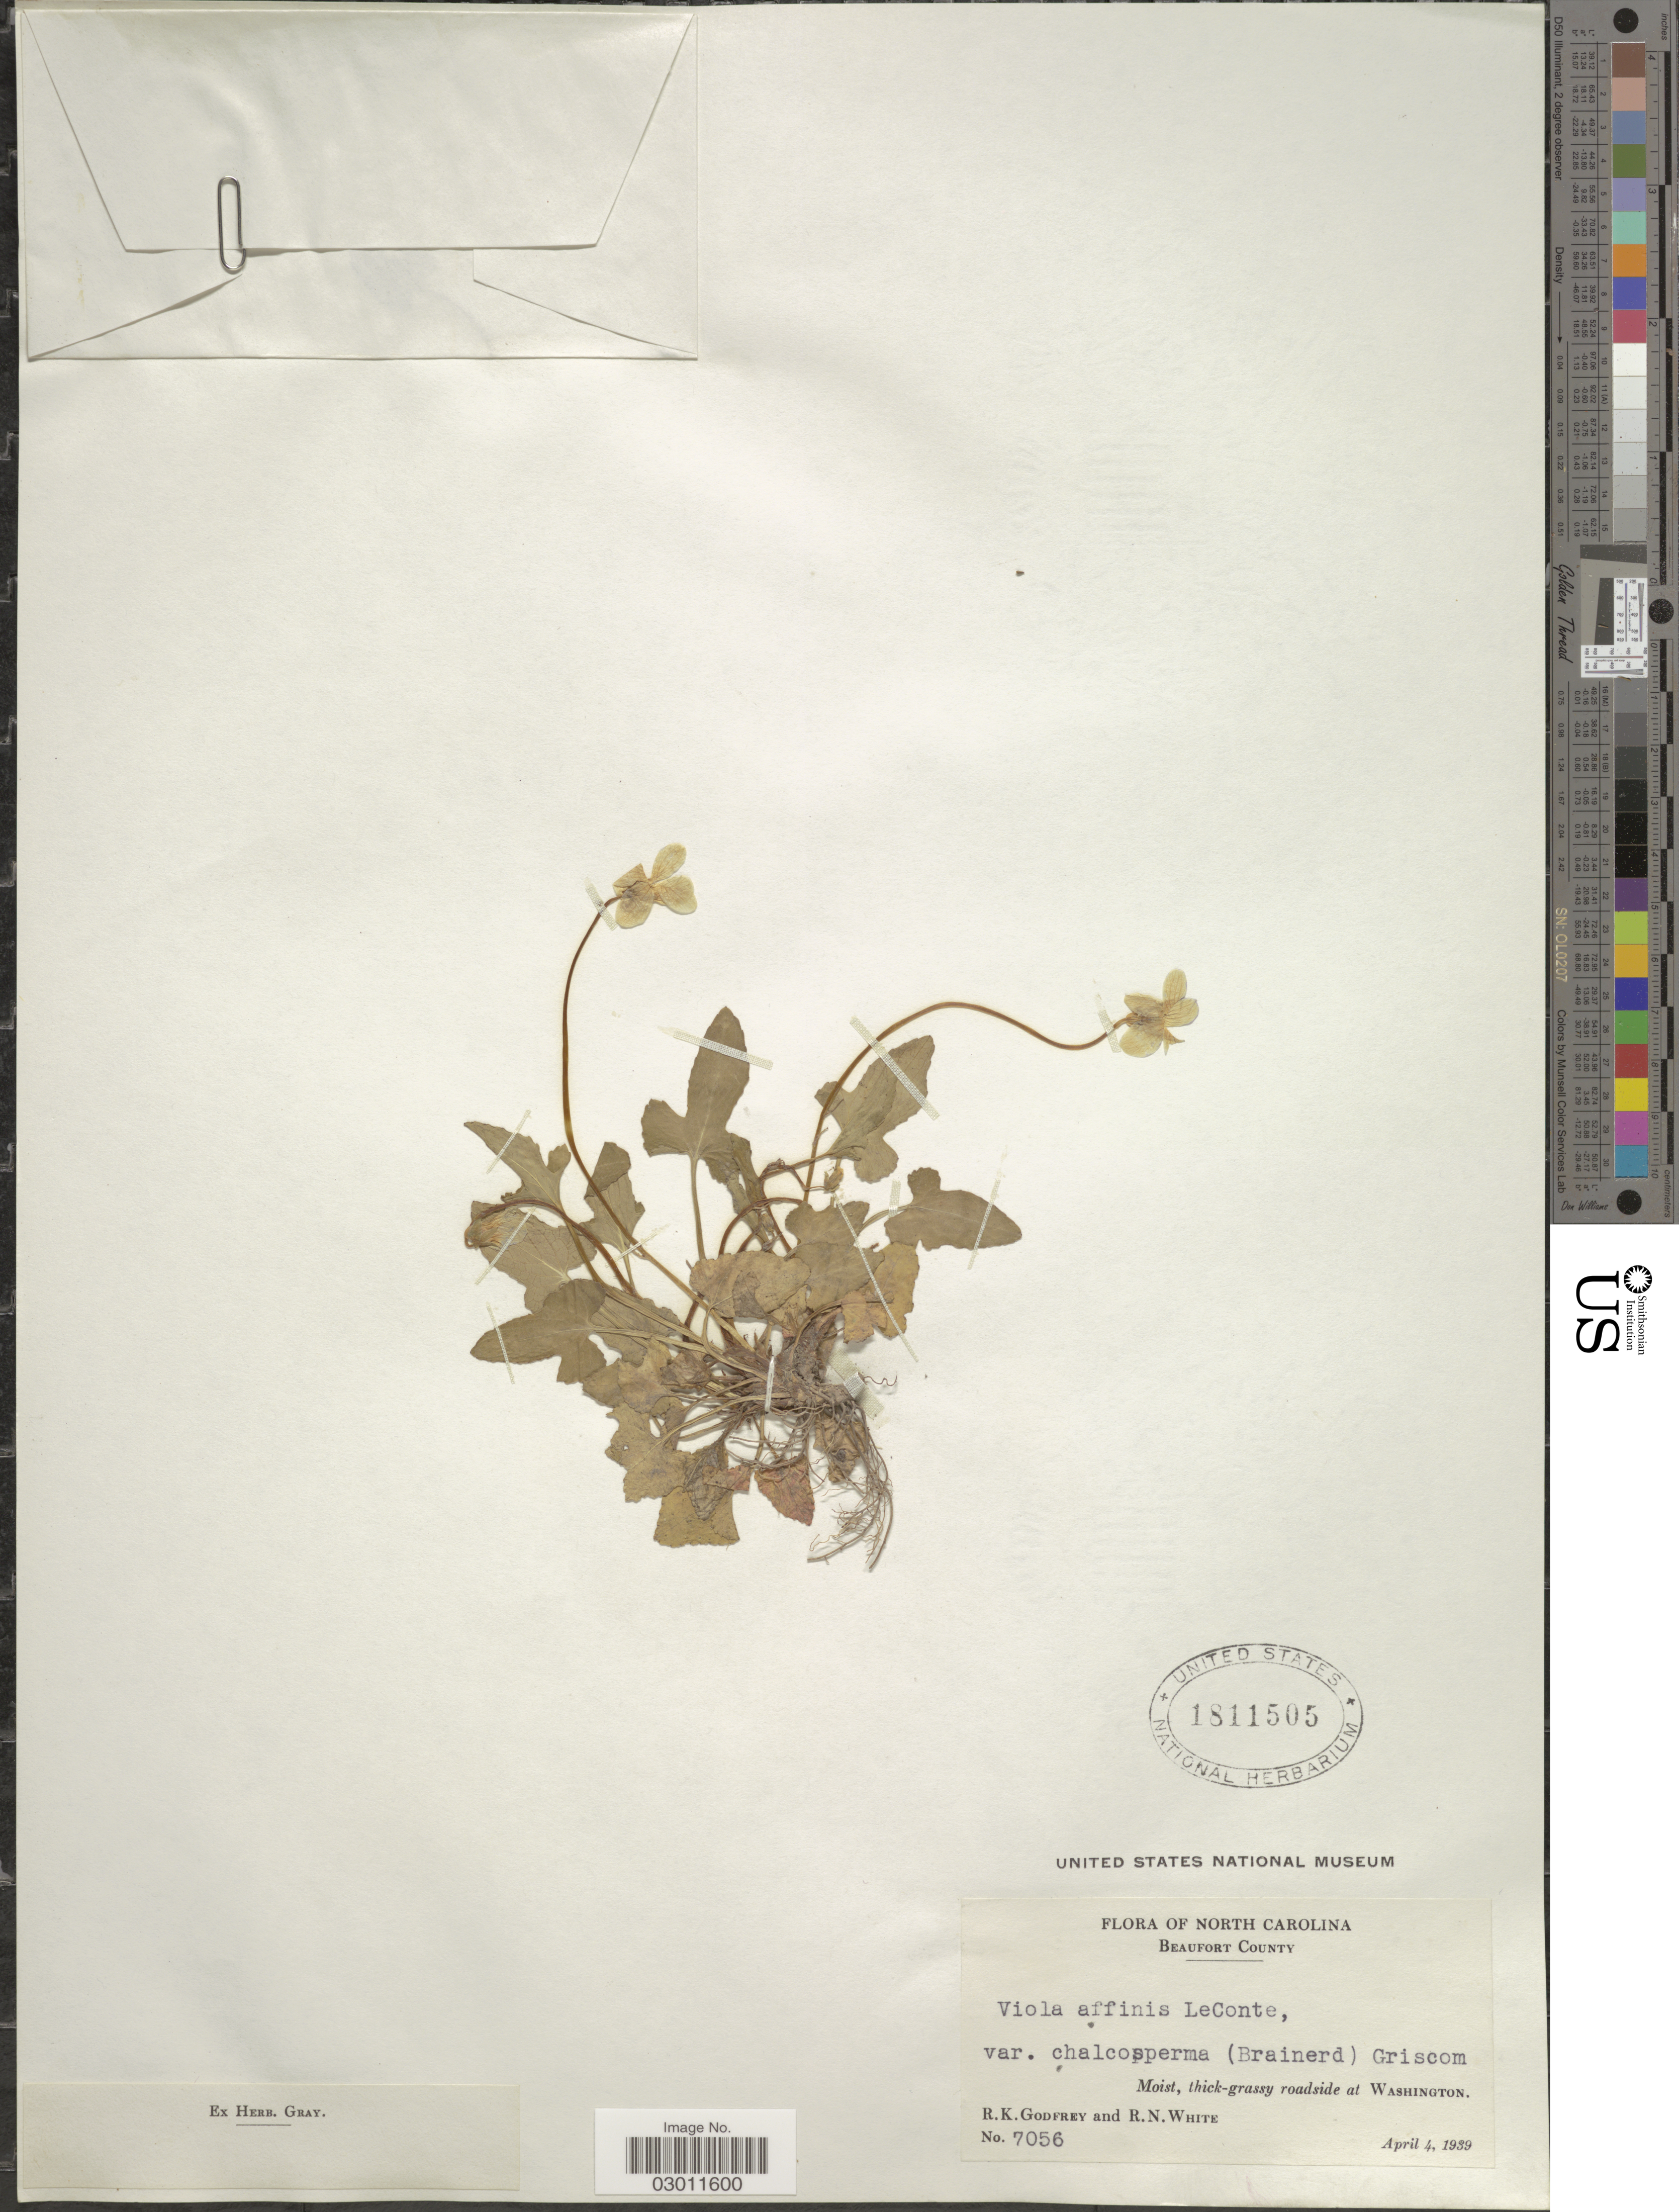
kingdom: Plantae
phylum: Tracheophyta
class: Magnoliopsida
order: Malpighiales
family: Violaceae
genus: Viola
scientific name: Viola affinis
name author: LeConte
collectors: R. K. Godfrey & R. N. White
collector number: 7056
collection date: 1939-04-04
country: United States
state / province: North Carolina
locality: Beaufort County, Moist, thick-grassy roadside at Washington.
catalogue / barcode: US 1811505